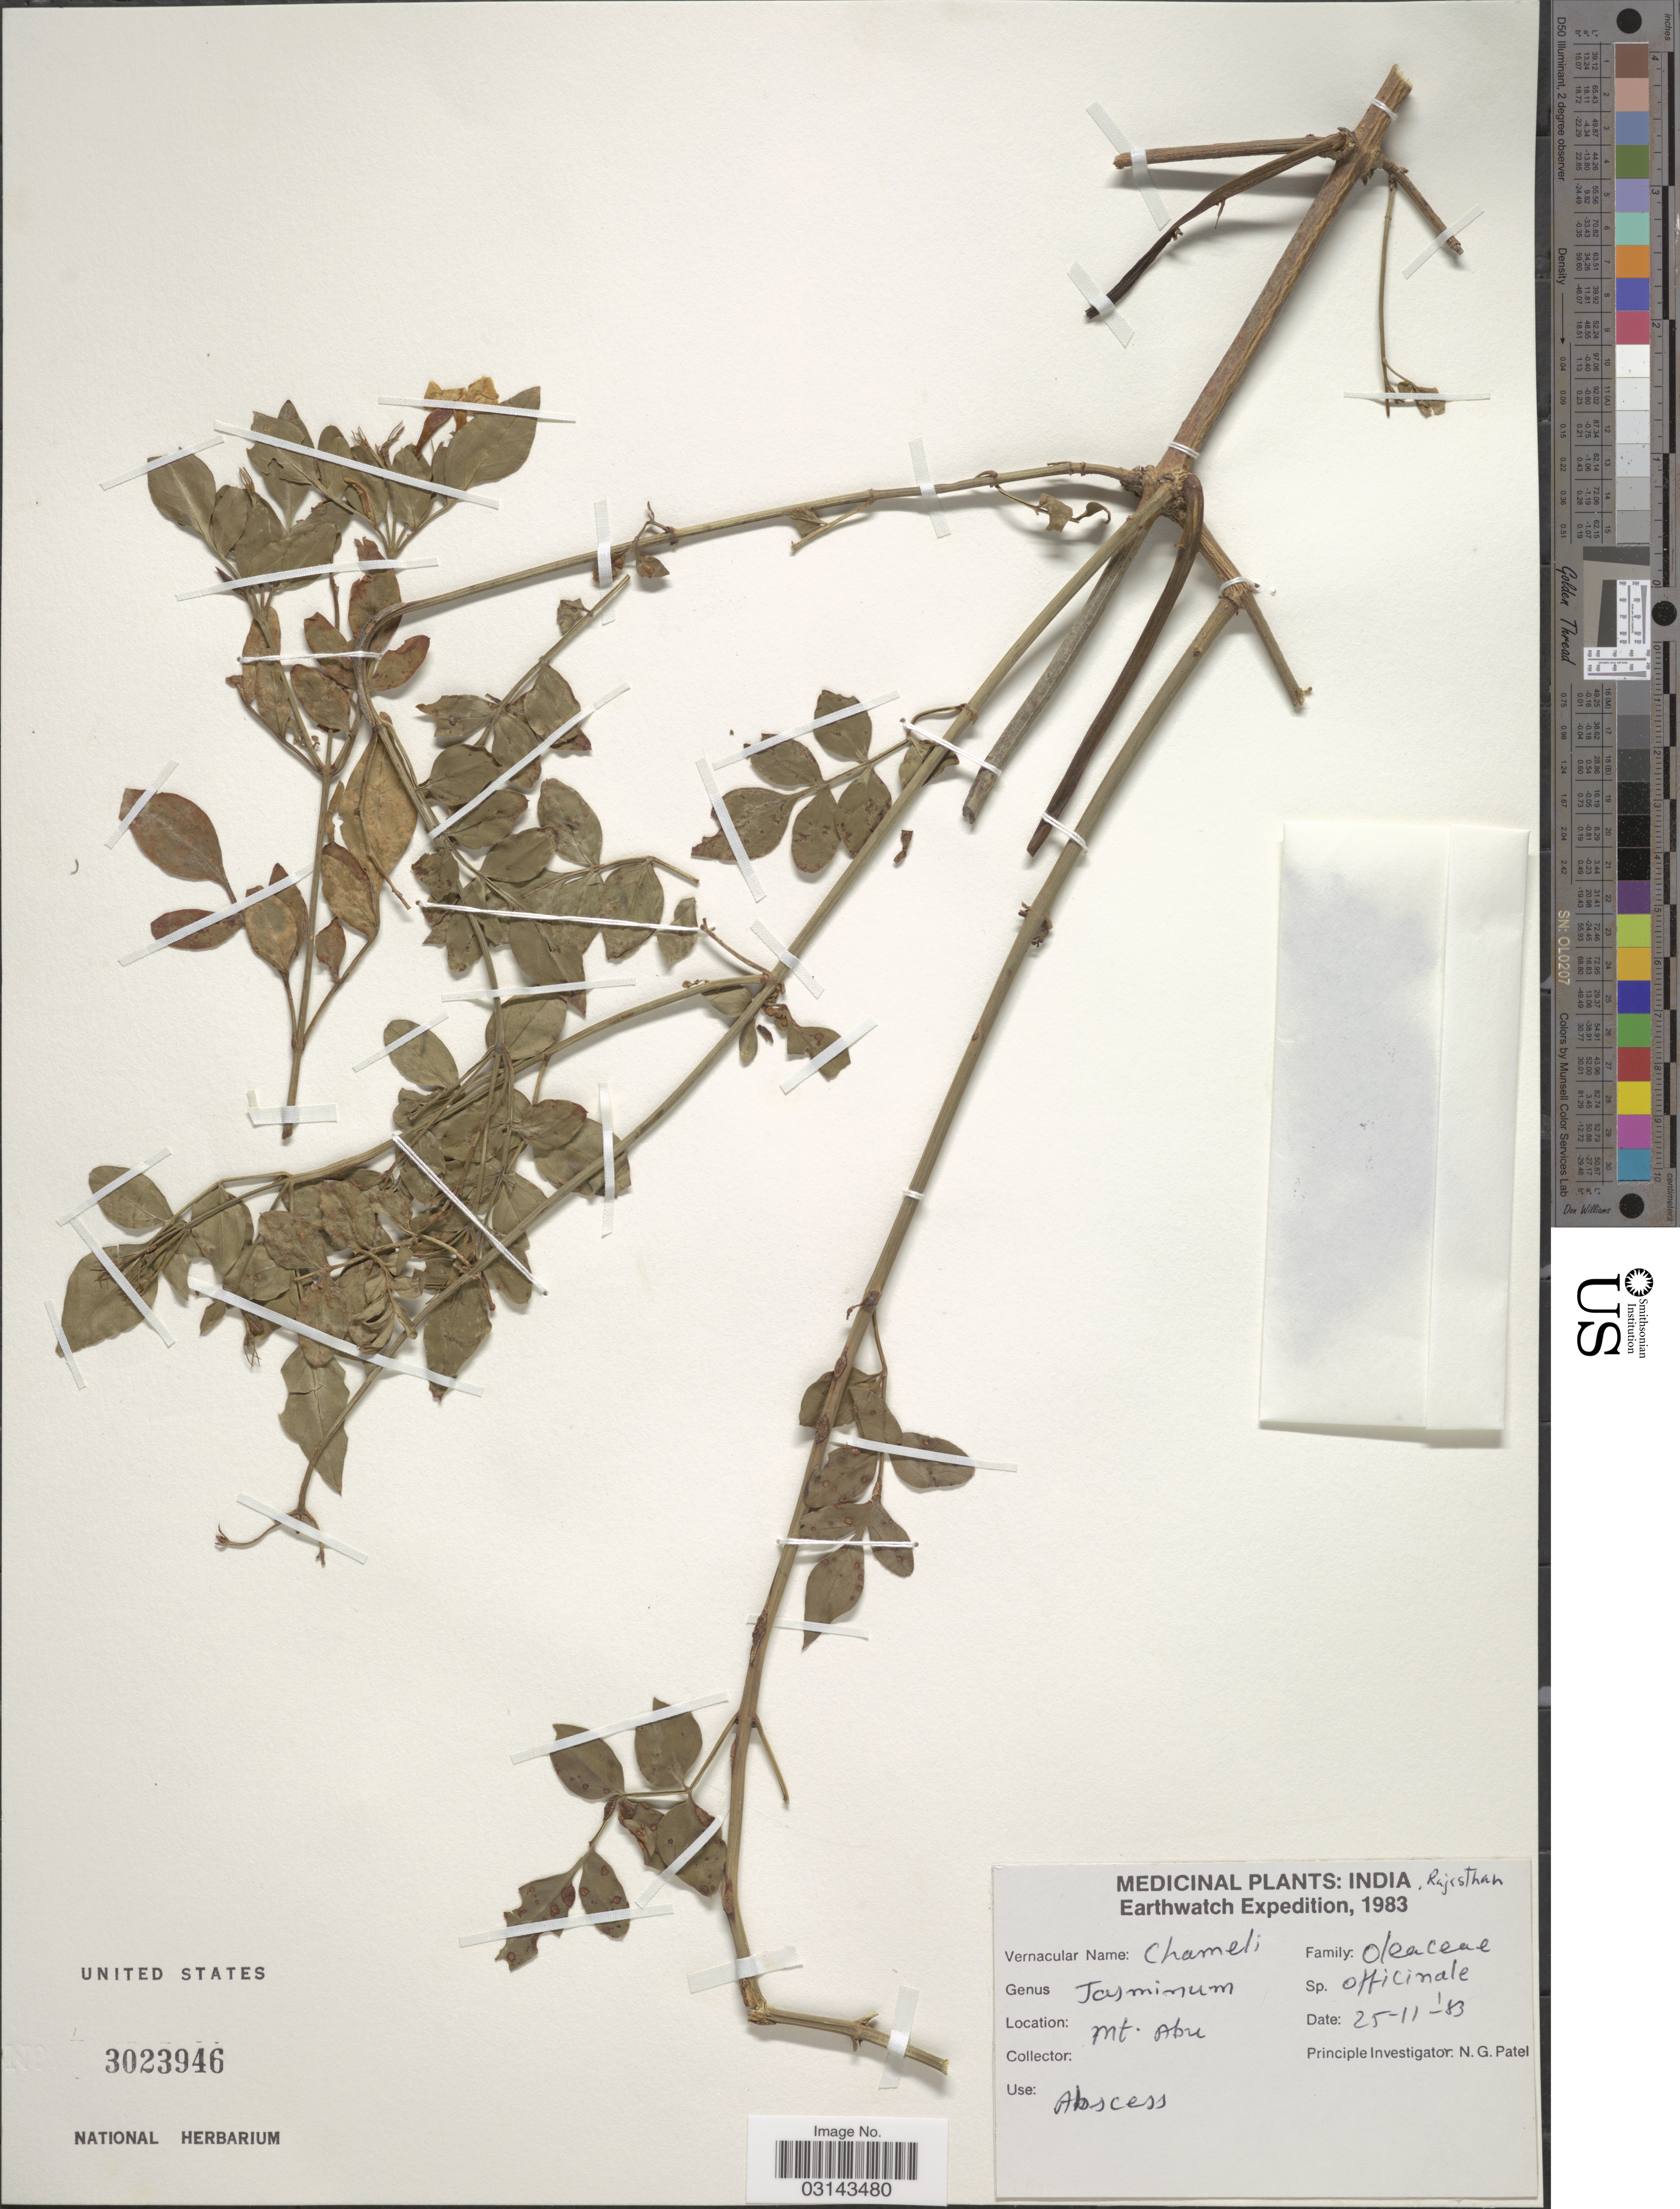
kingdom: Plantae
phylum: Tracheophyta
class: Magnoliopsida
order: Lamiales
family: Oleaceae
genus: Jasminum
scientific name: Jasminum officinale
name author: L.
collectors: N. Patel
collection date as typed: Transcribed d/m/y: 25/11/83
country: India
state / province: Rajasthan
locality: Mt. Abu.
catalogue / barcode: US 3023946